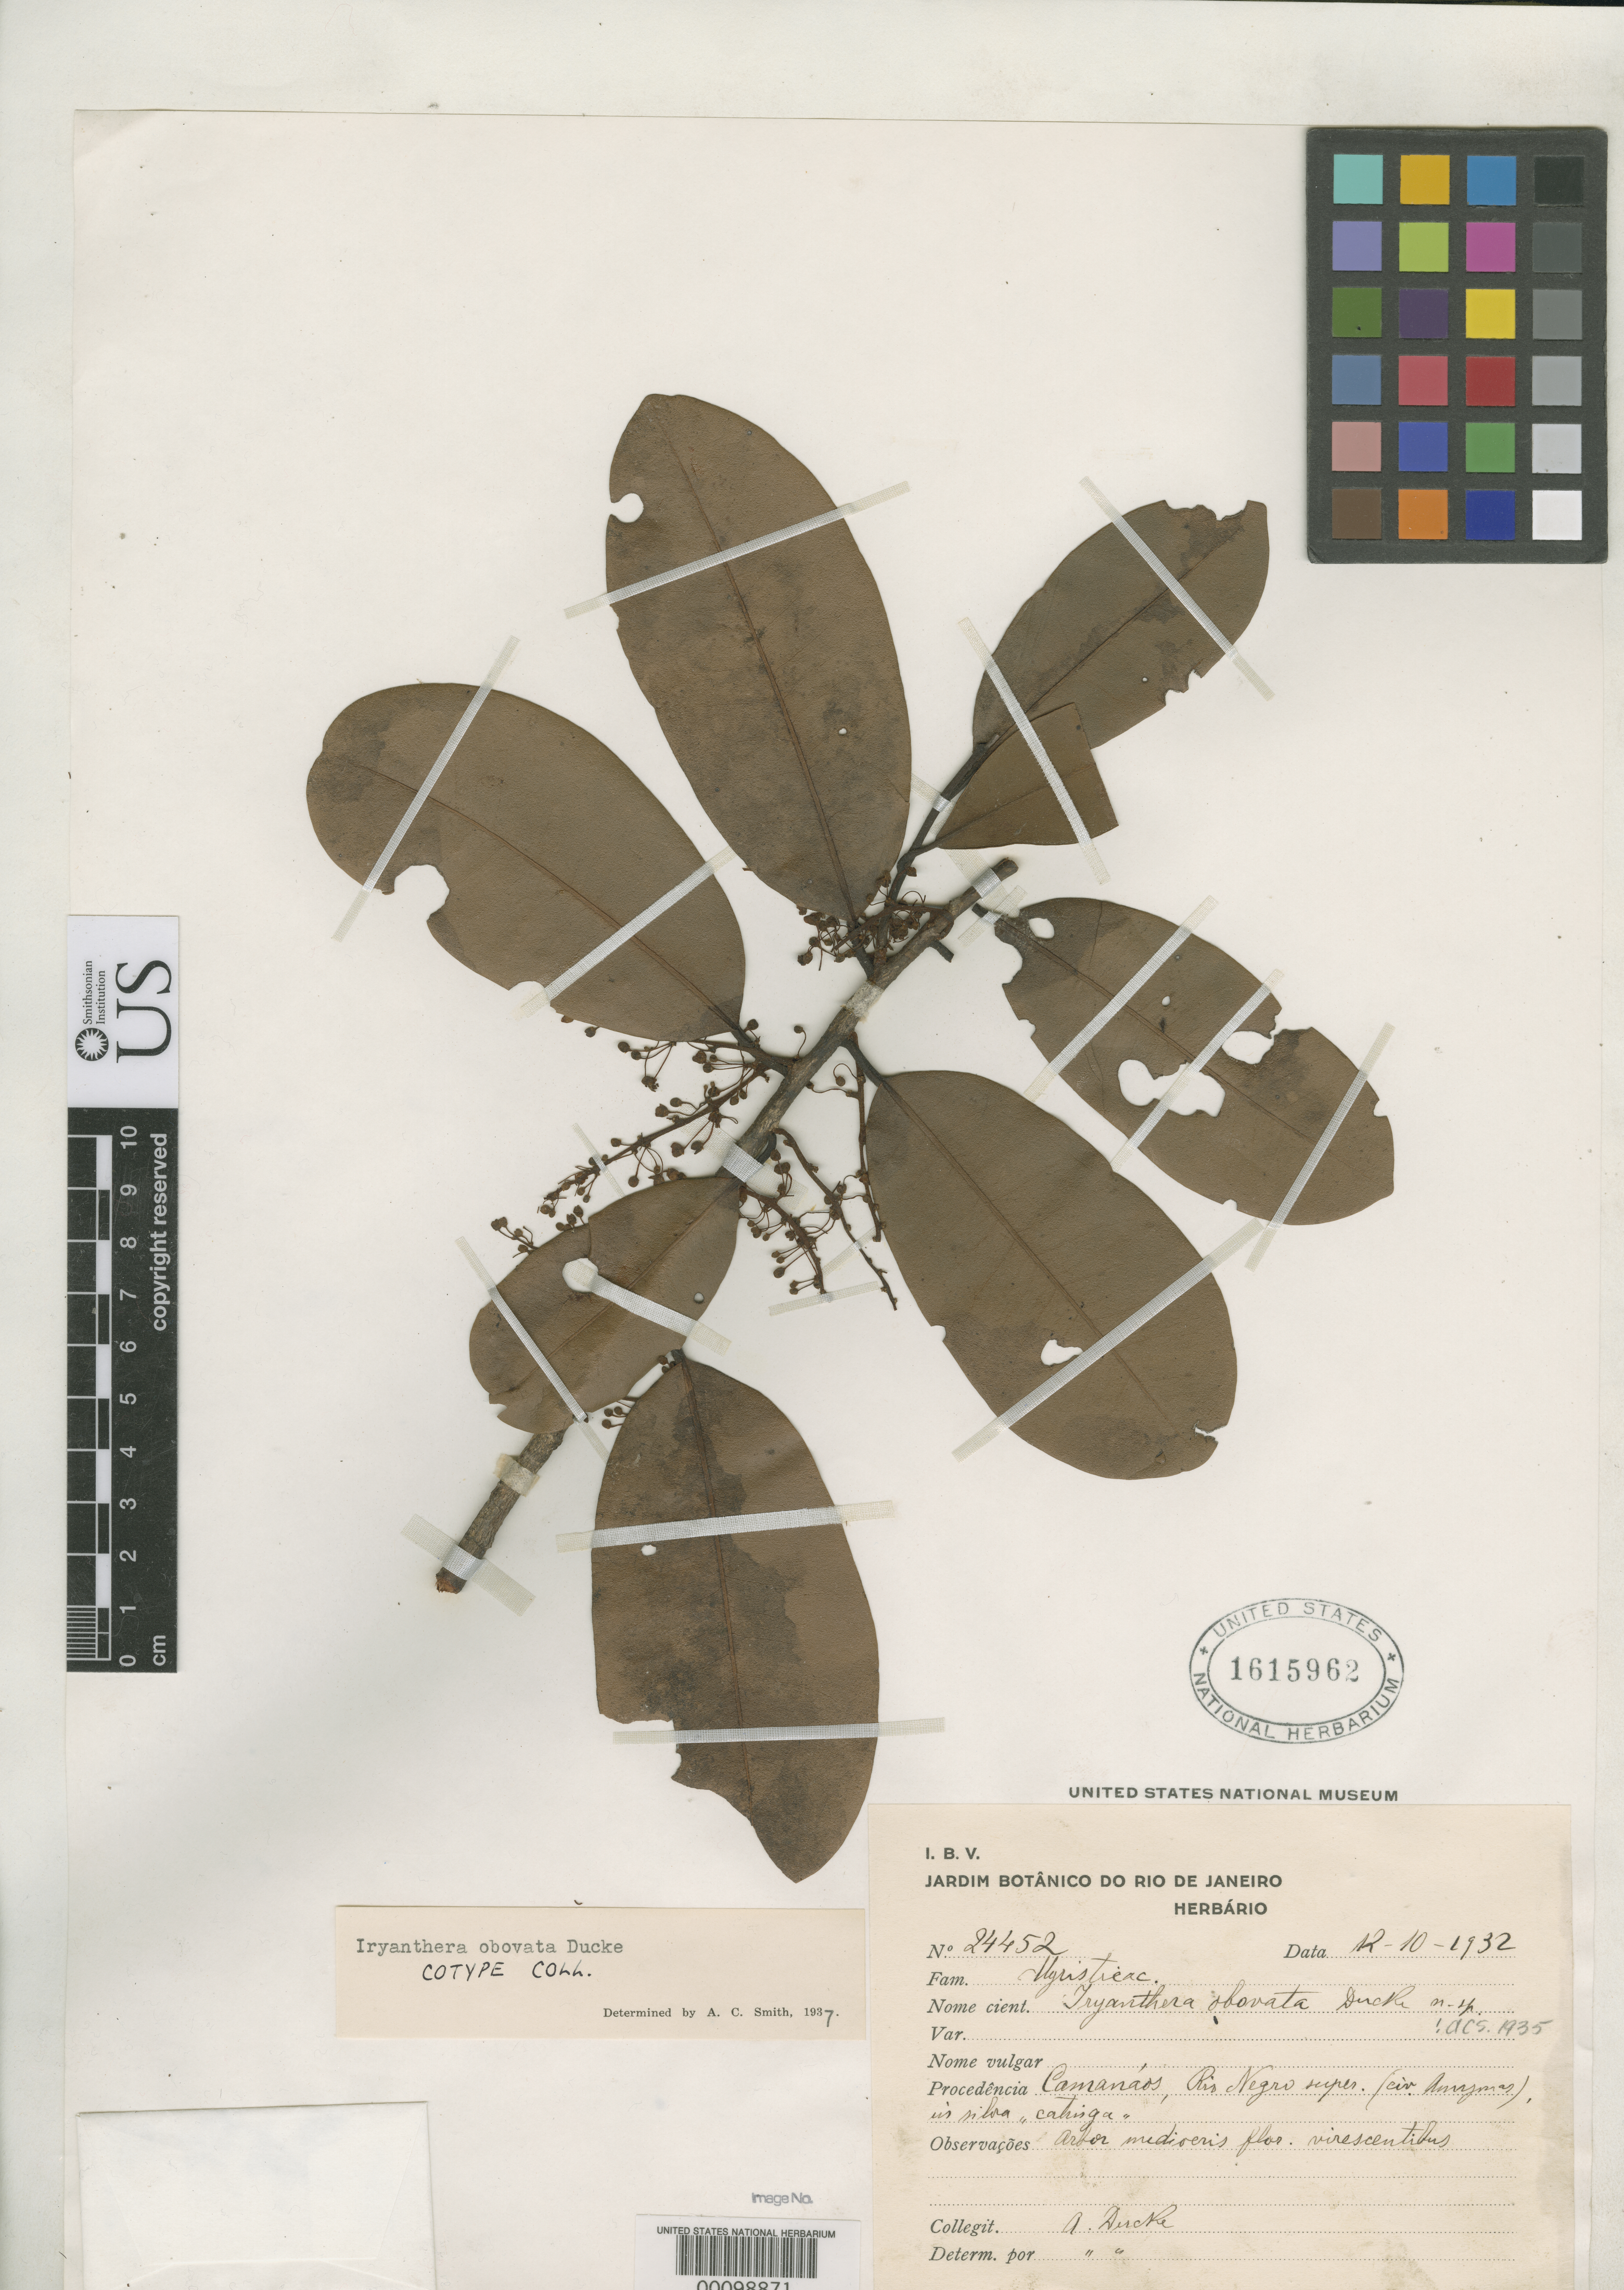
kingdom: Plantae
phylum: Tracheophyta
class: Magnoliopsida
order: Magnoliales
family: Myristicaceae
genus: Iryanthera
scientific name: Iryanthera obovata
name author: Ducke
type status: Isosyntype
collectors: A. Ducke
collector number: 24452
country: Brazil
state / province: Amazonas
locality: Near Camanaos.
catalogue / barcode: US 1615962